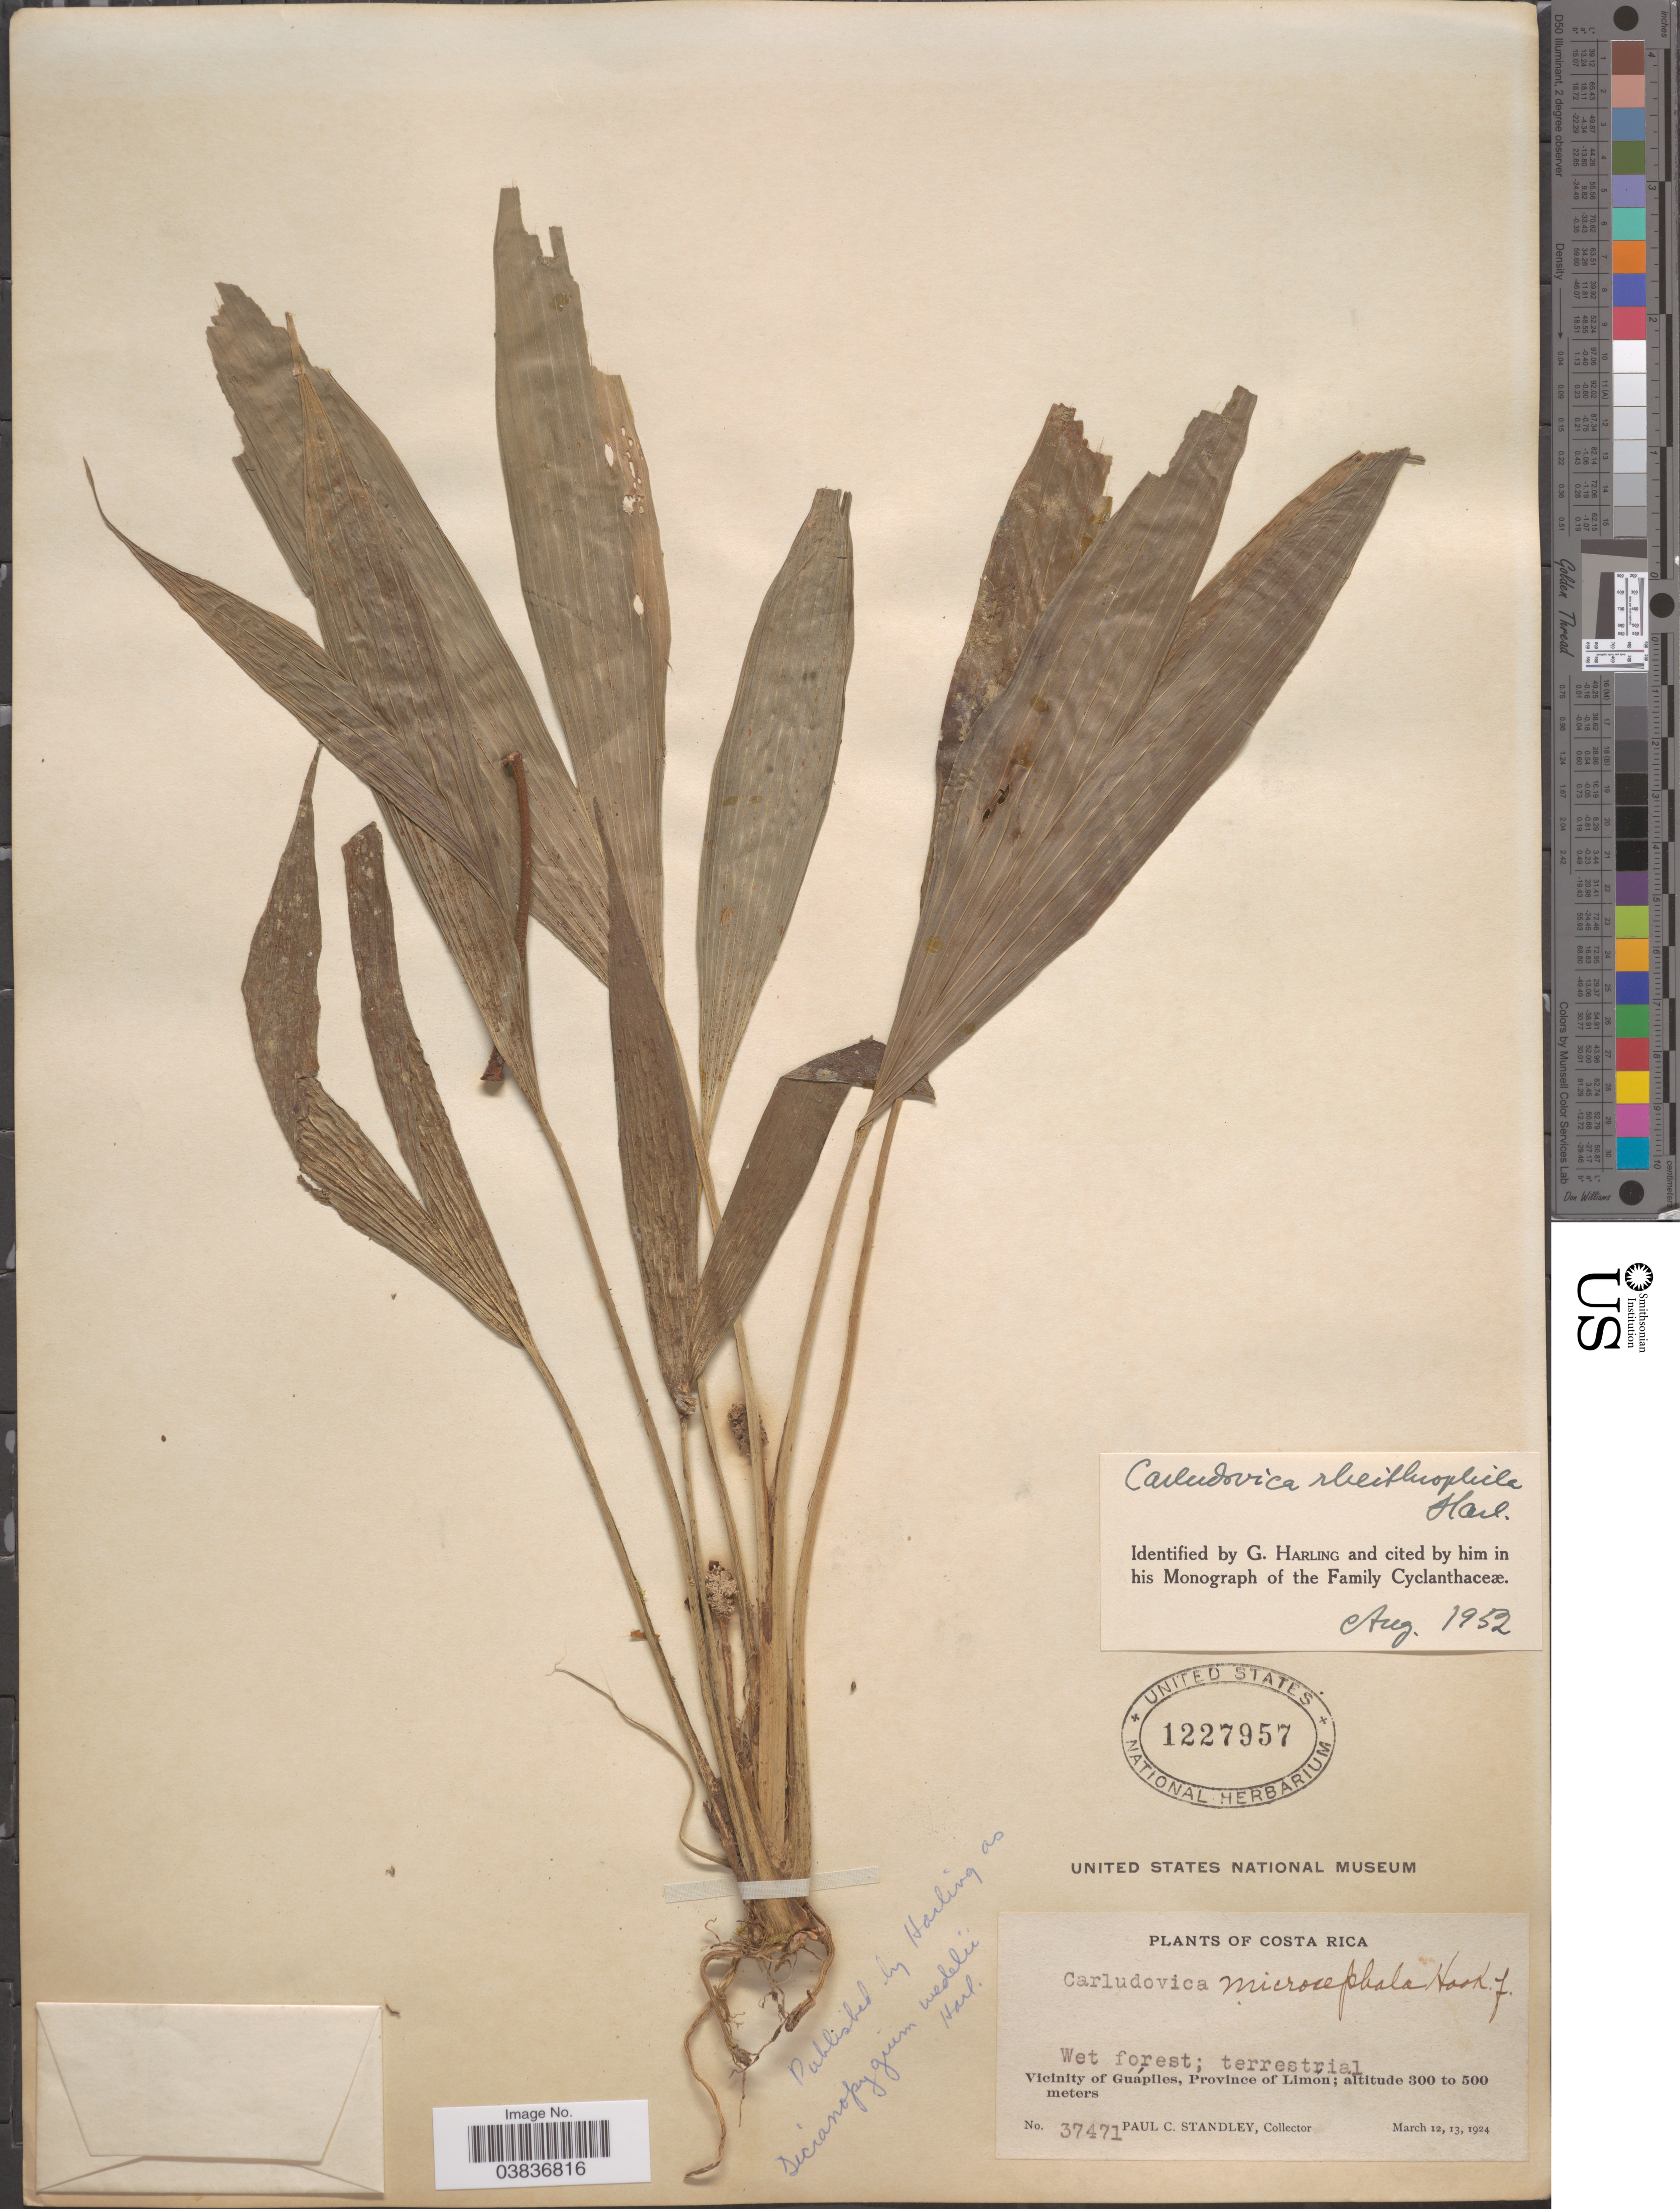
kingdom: Plantae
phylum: Tracheophyta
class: Liliopsida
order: Pandanales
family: Cyclanthaceae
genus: Dicranopygium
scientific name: Dicranopygium wedelii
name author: Harling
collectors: P. C. Standley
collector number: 37471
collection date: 1924-03-12/1924-03-13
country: Costa Rica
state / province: Limón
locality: Vicinity of Guápiles.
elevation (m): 300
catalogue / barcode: US 1227957